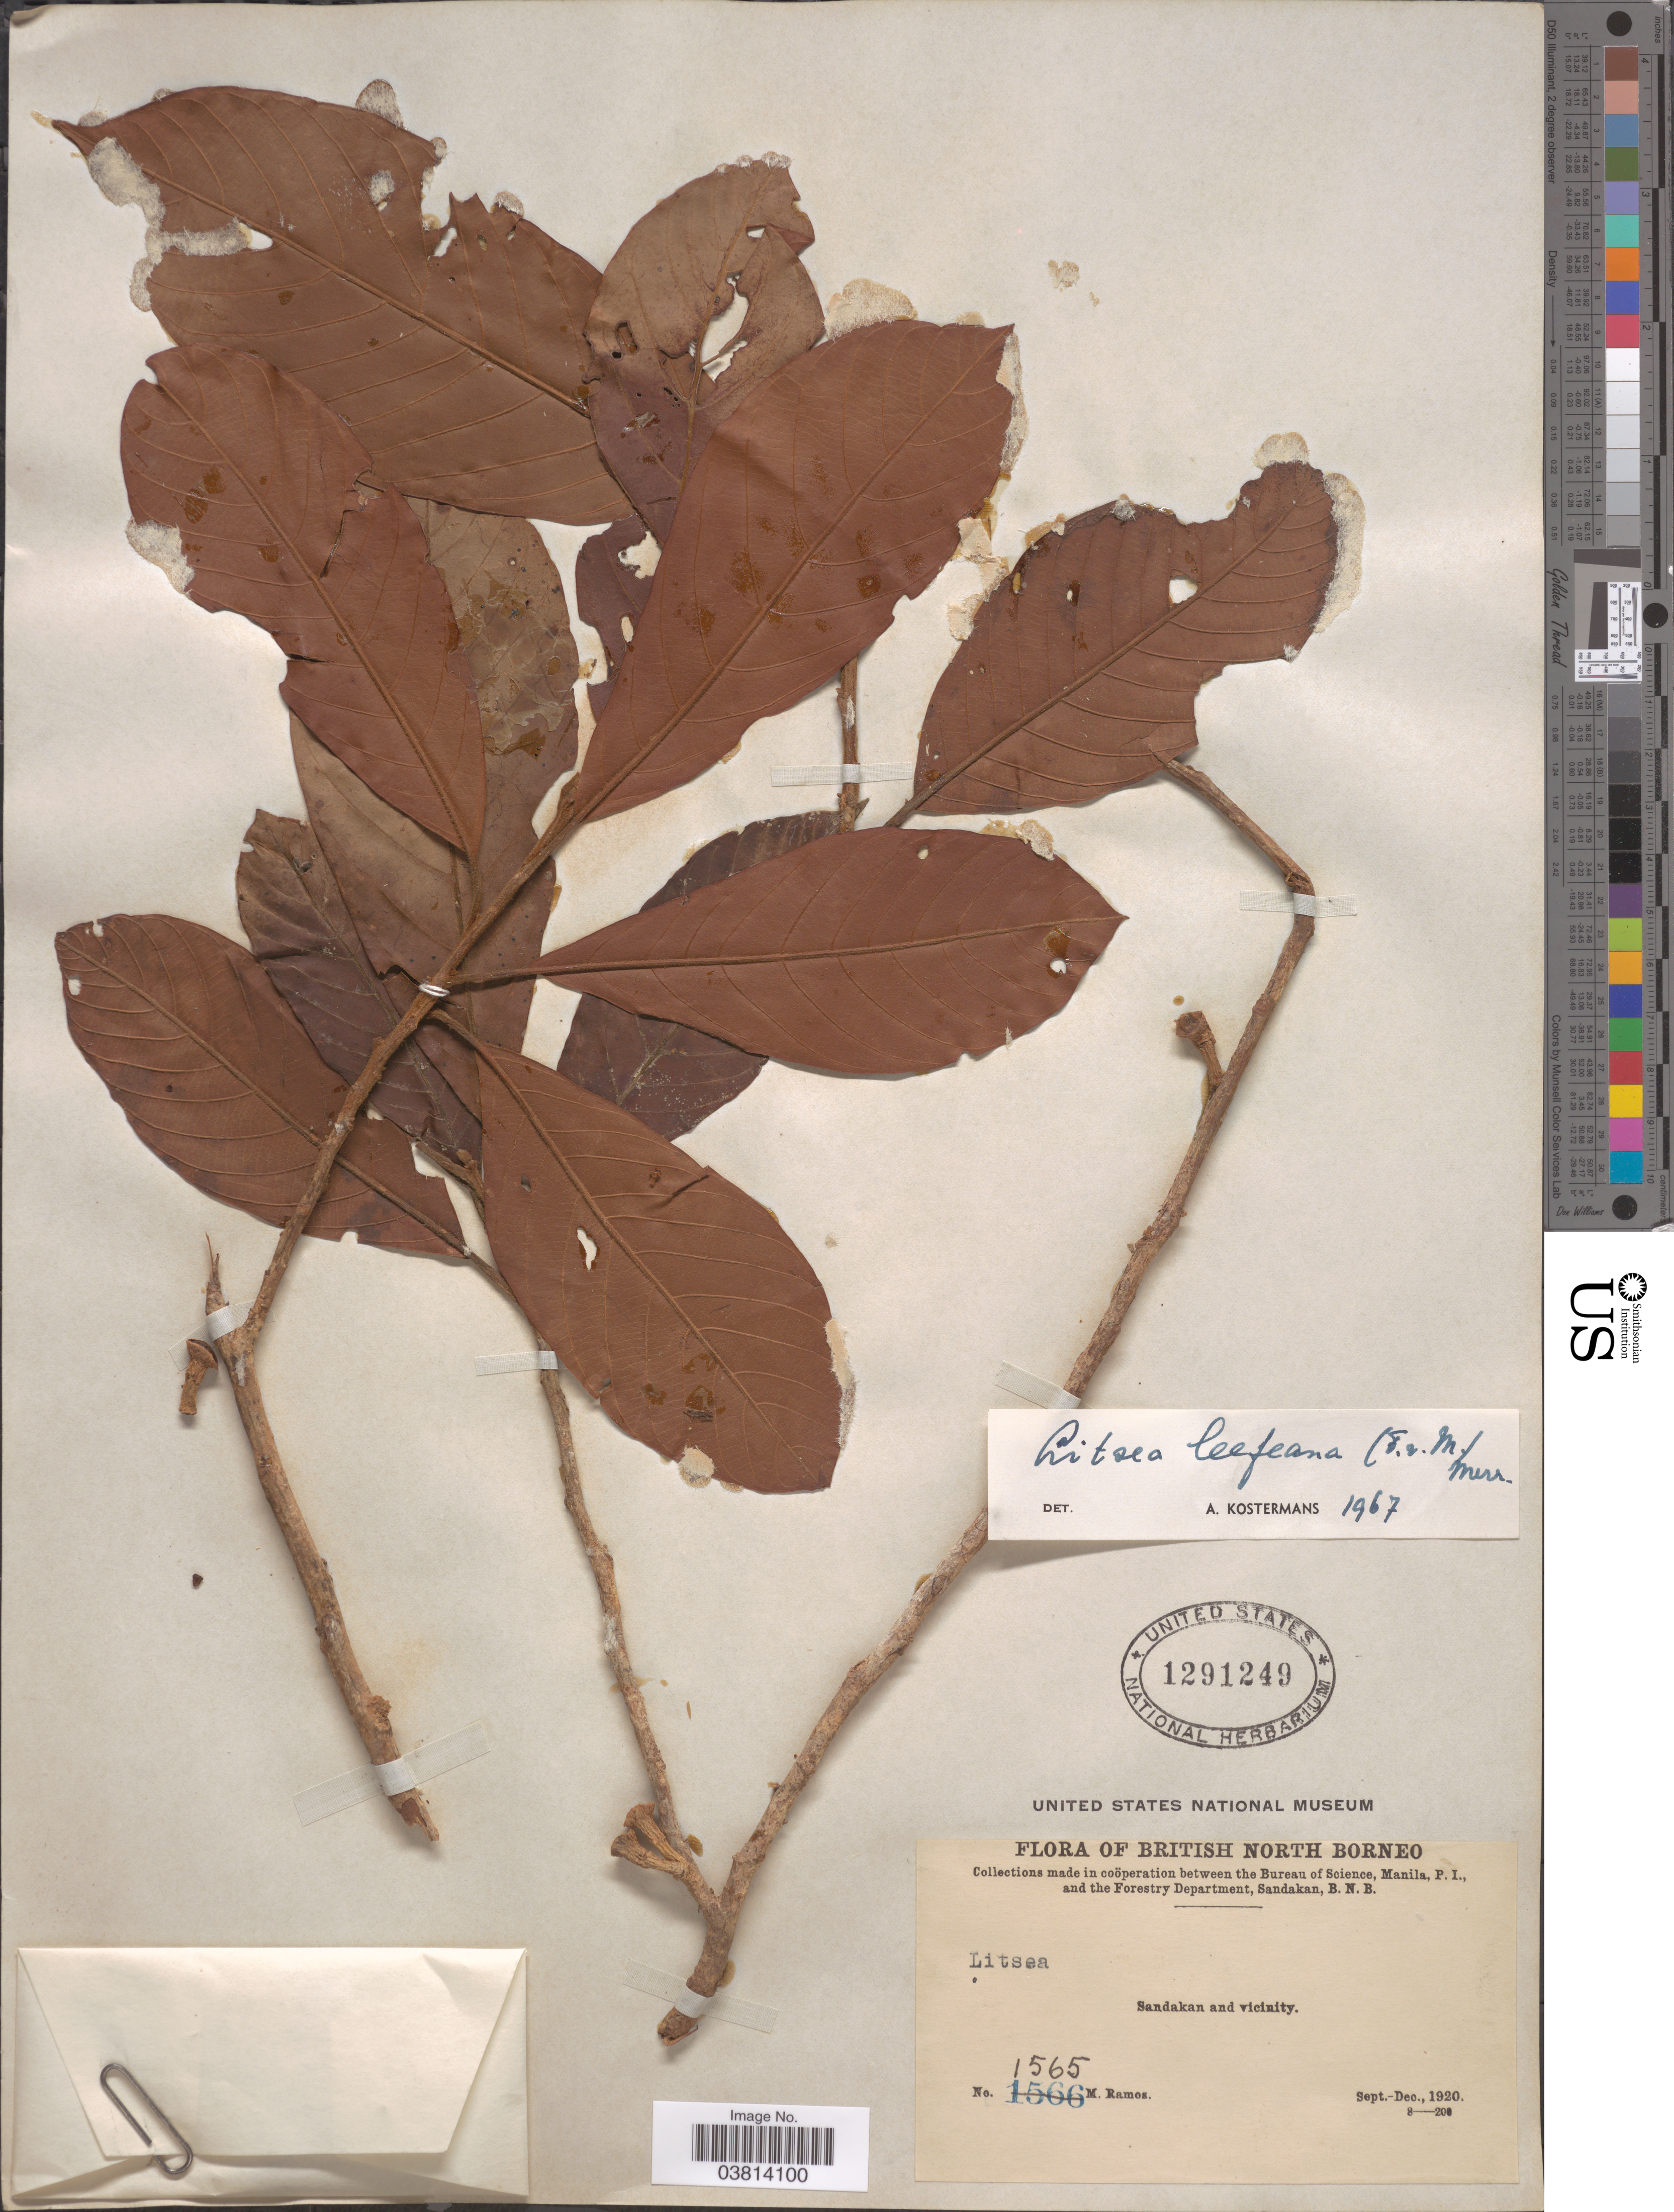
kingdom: Plantae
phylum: Tracheophyta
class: Magnoliopsida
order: Laurales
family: Lauraceae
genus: Litsea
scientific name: Litsea leefeana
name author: (F. Muell.) Merr.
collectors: M. Ramos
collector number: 1565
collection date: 1920-09/1920-12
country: Malaysia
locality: British North Borneo, Sandakan and vicinity.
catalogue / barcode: US 1291249